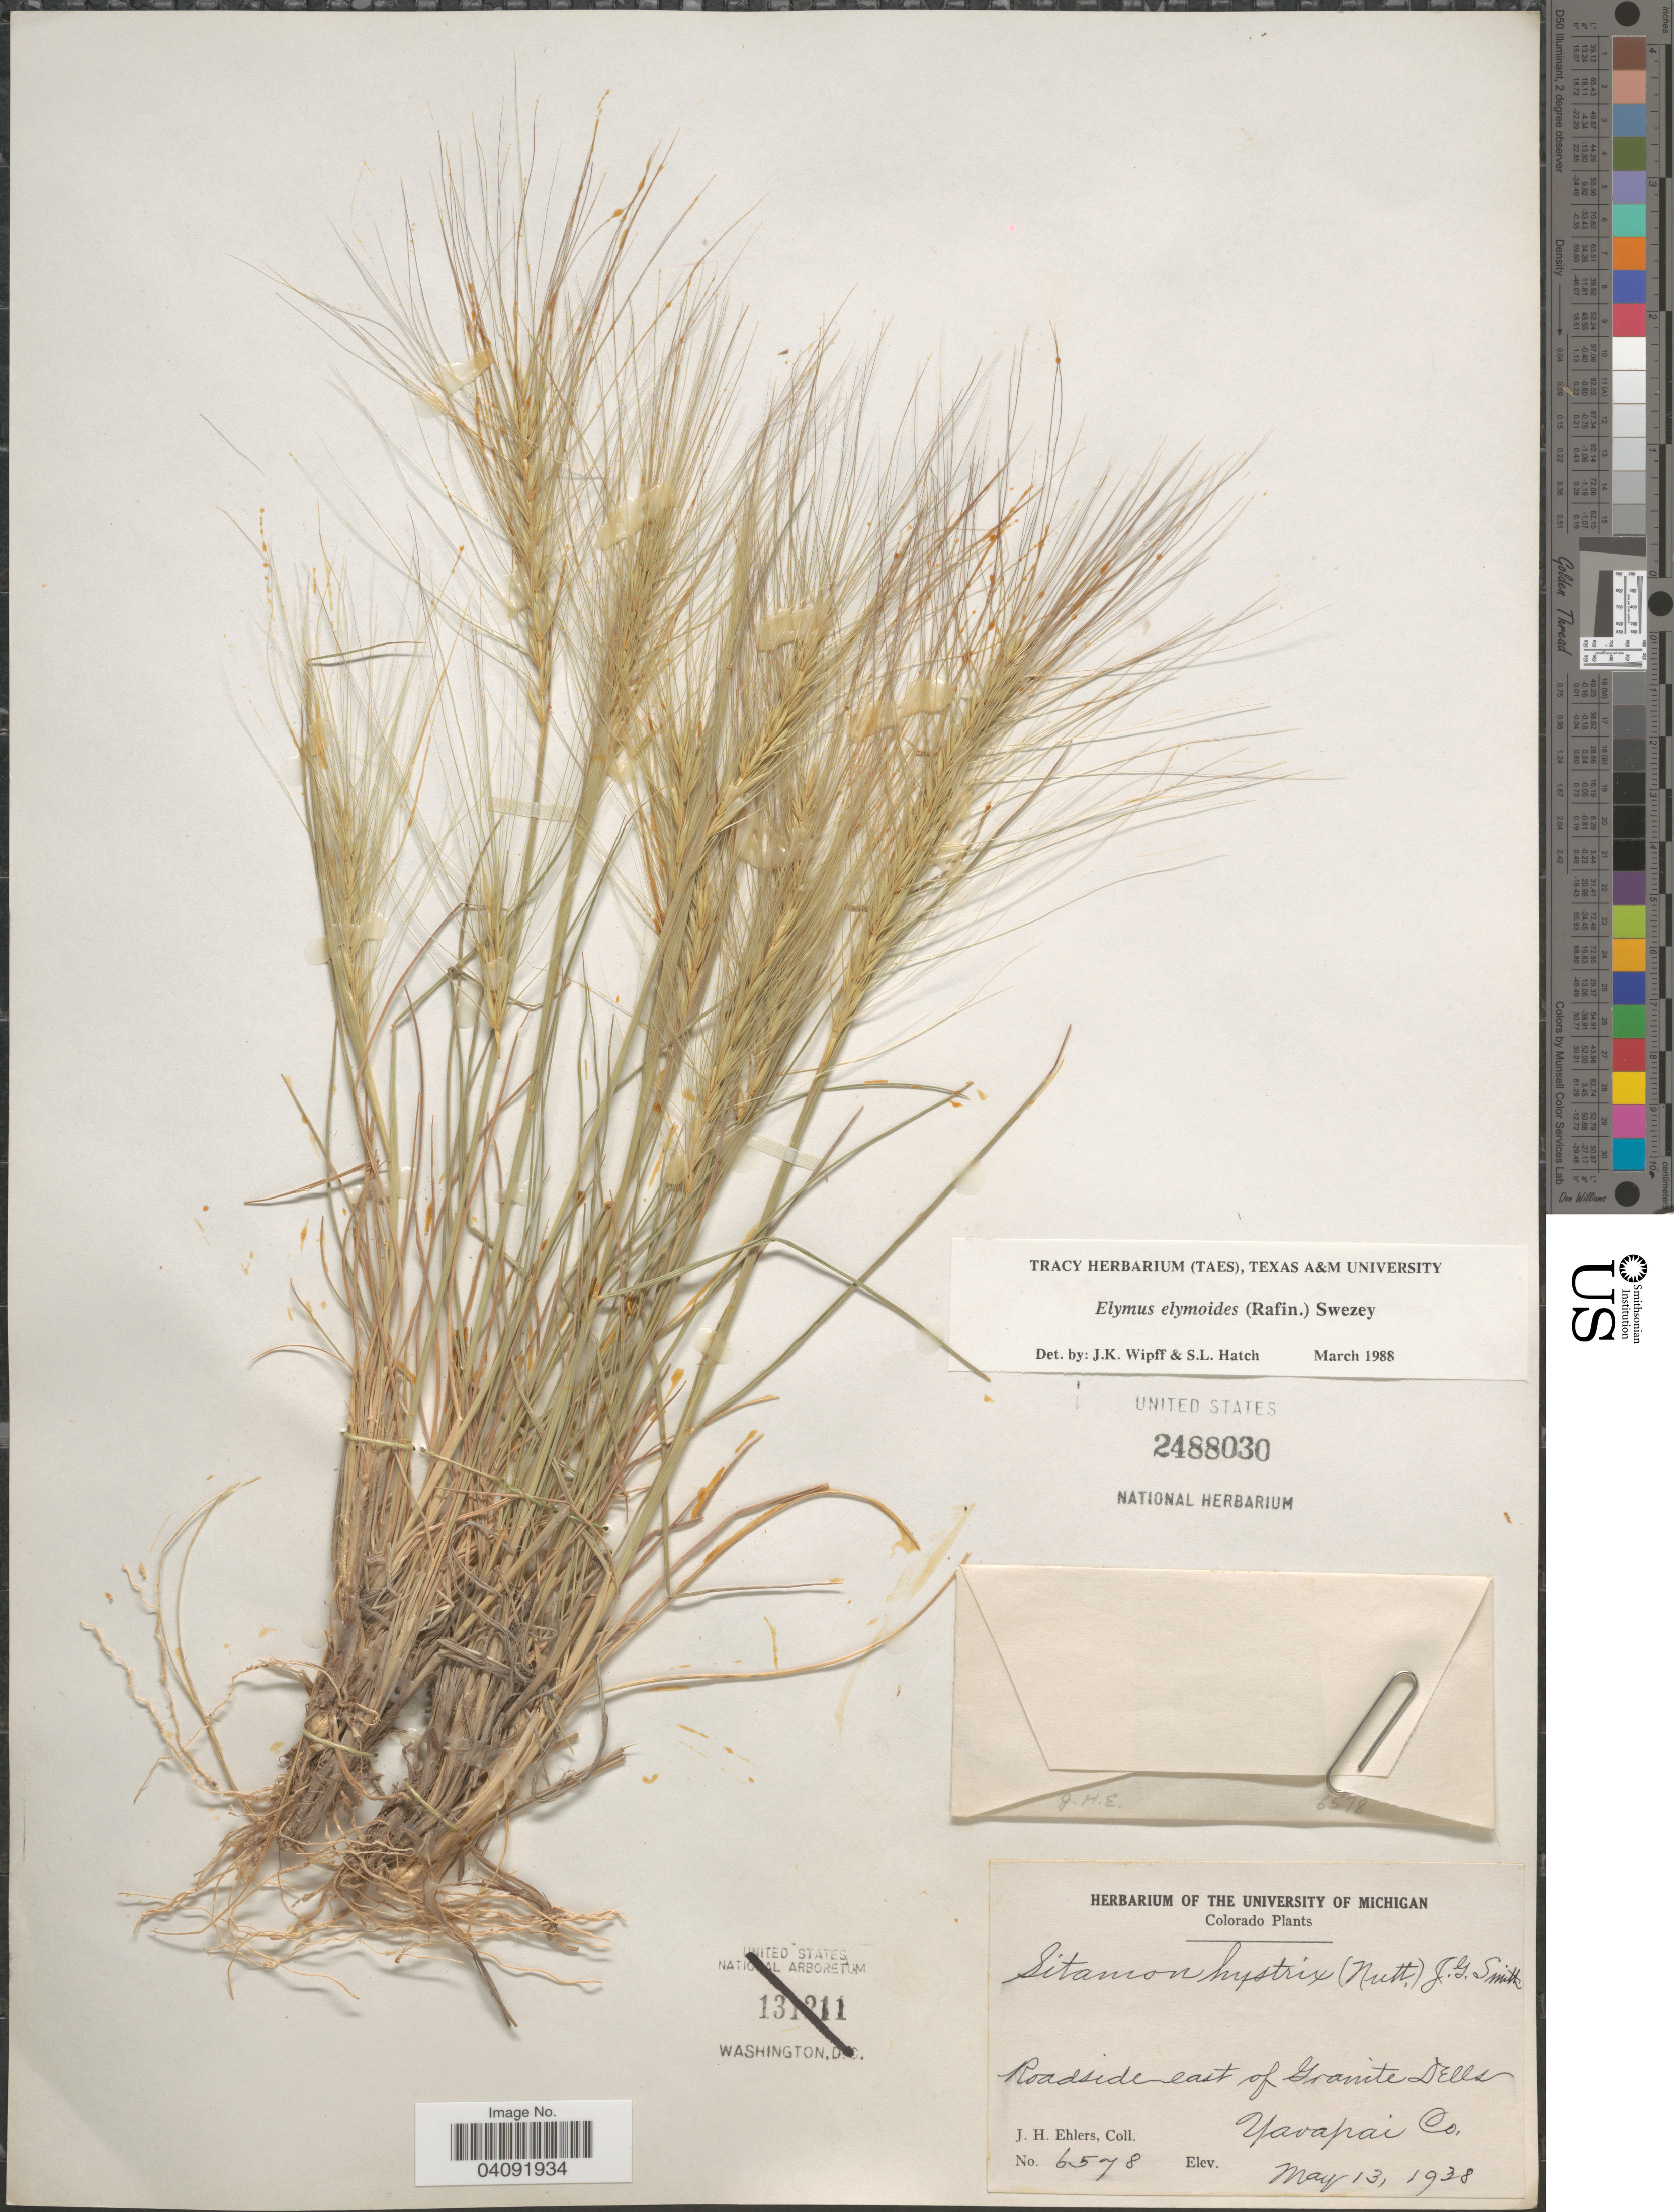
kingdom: Plantae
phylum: Tracheophyta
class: Liliopsida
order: Poales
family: Poaceae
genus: Elymus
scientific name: Elymus elymoides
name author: (Raf.) Swezey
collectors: J. H. Ehlers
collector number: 6578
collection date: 1938-05-13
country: United States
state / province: Colorado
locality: Roadside east of Granite Dells. Yavapai Co.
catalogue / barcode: US 2488030